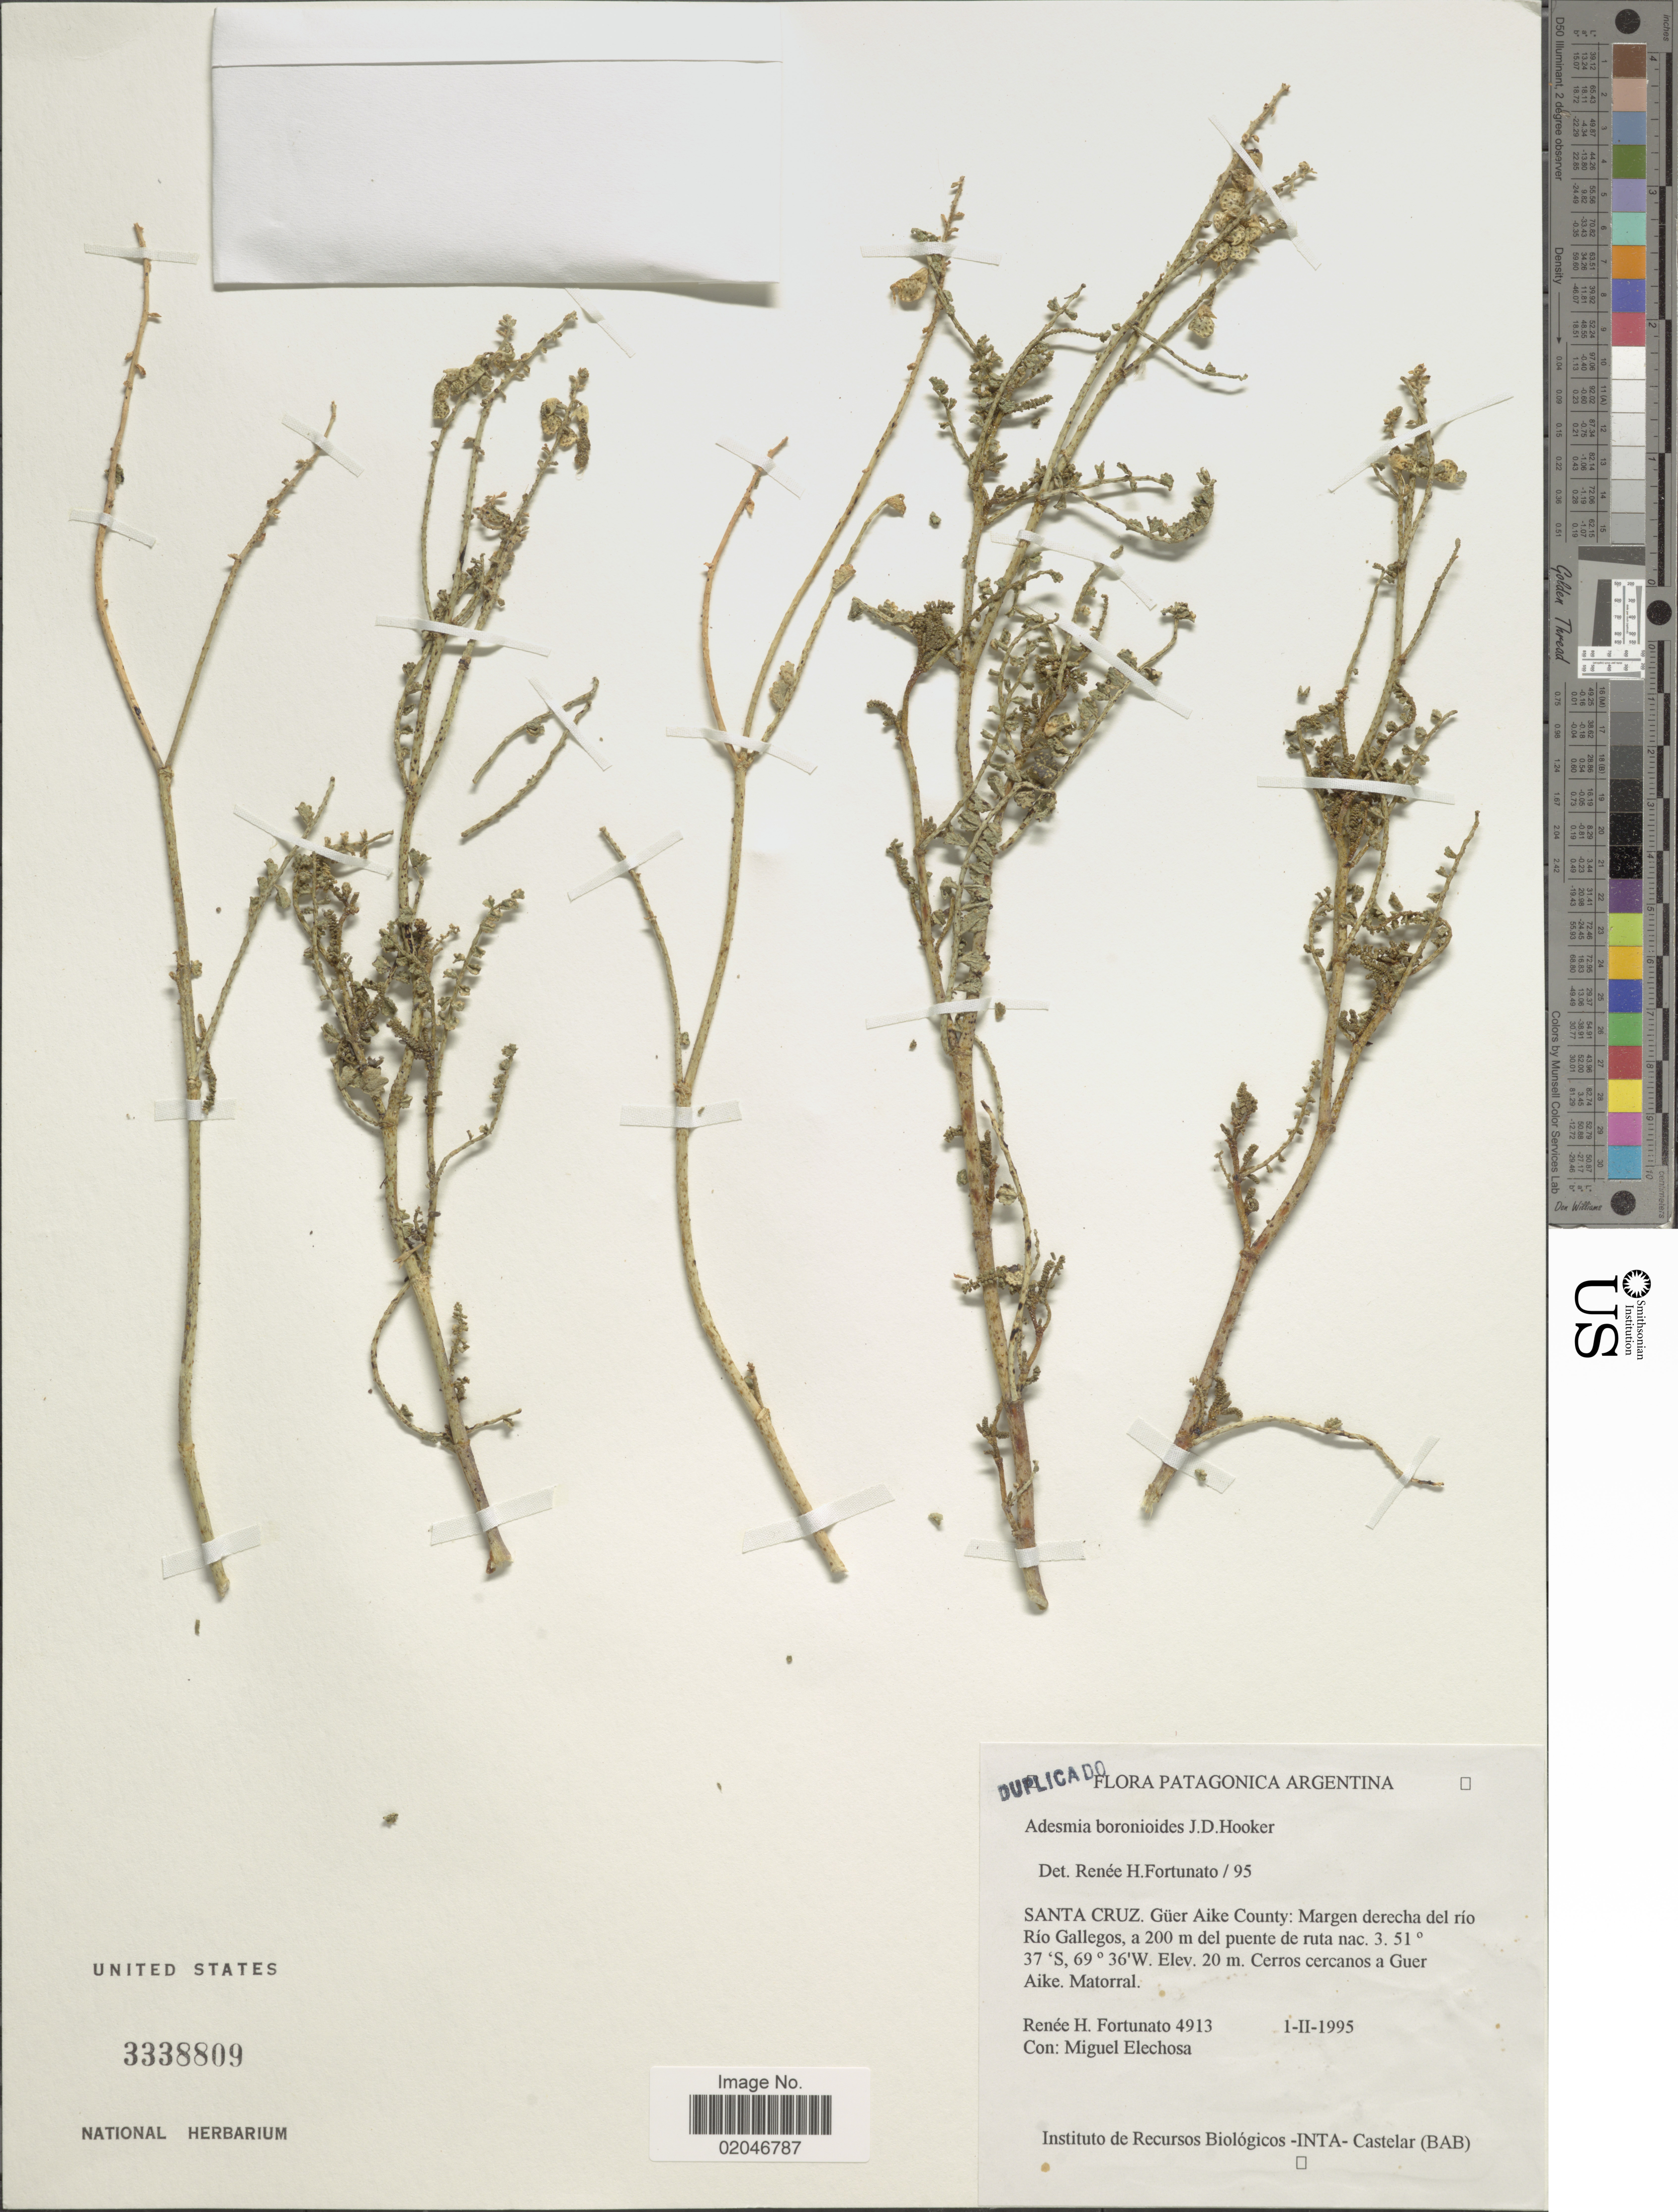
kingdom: Plantae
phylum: Tracheophyta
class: Magnoliopsida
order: Fabales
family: Fabaceae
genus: Adesmia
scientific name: Adesmia boronioides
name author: Hook. f.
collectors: R. H. Fortunato & M. Elechosa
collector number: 4913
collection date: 1995-11-01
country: Argentina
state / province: Santa Cruz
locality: Santa Cruz, Guer Aike County: Margen derecha del rio Gallegos a 200 m del puente de ruta nac.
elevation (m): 20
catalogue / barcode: US 3338809